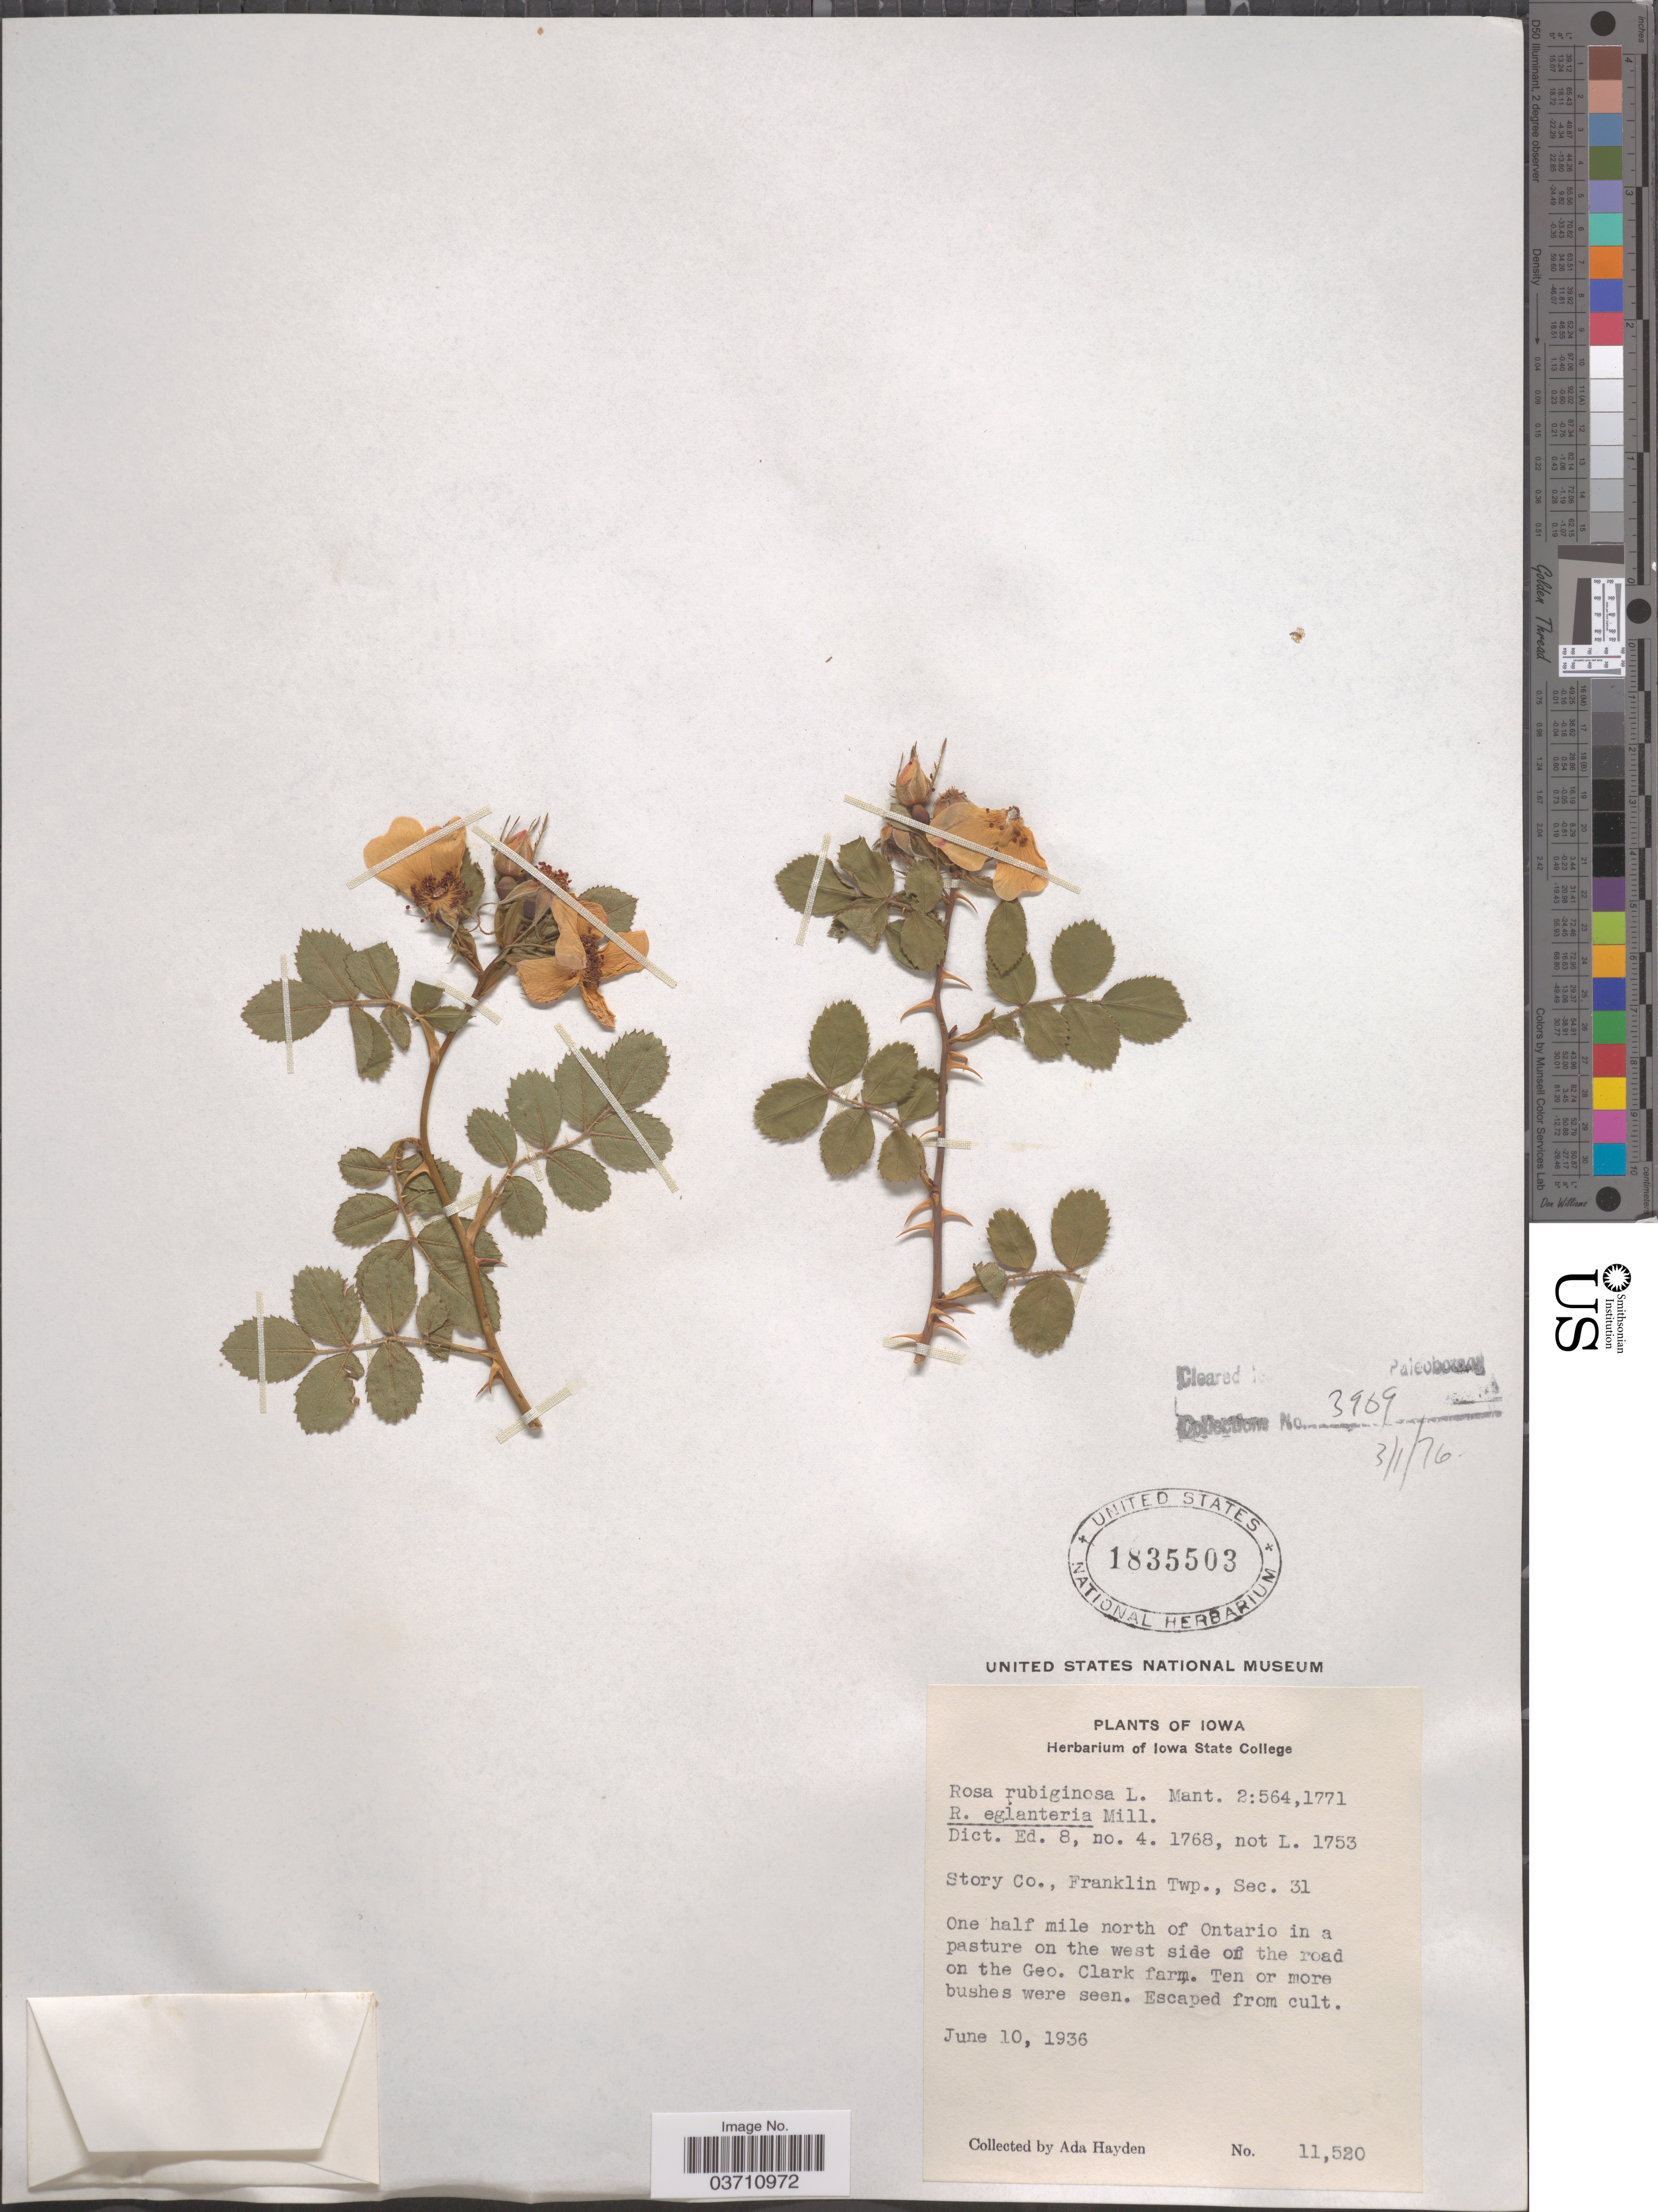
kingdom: Plantae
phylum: Tracheophyta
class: Magnoliopsida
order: Rosales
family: Rosaceae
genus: Rosa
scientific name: Rosa eglanteria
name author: L.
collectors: Ada Hayden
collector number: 11520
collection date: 1936-06-10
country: United States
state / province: Iowa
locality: Story Co., Franklin Twp., Sec. 31. One half mile north of Ontario in a pasture on the west side of the road on the Geo. Clark farm.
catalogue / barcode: US 1835503